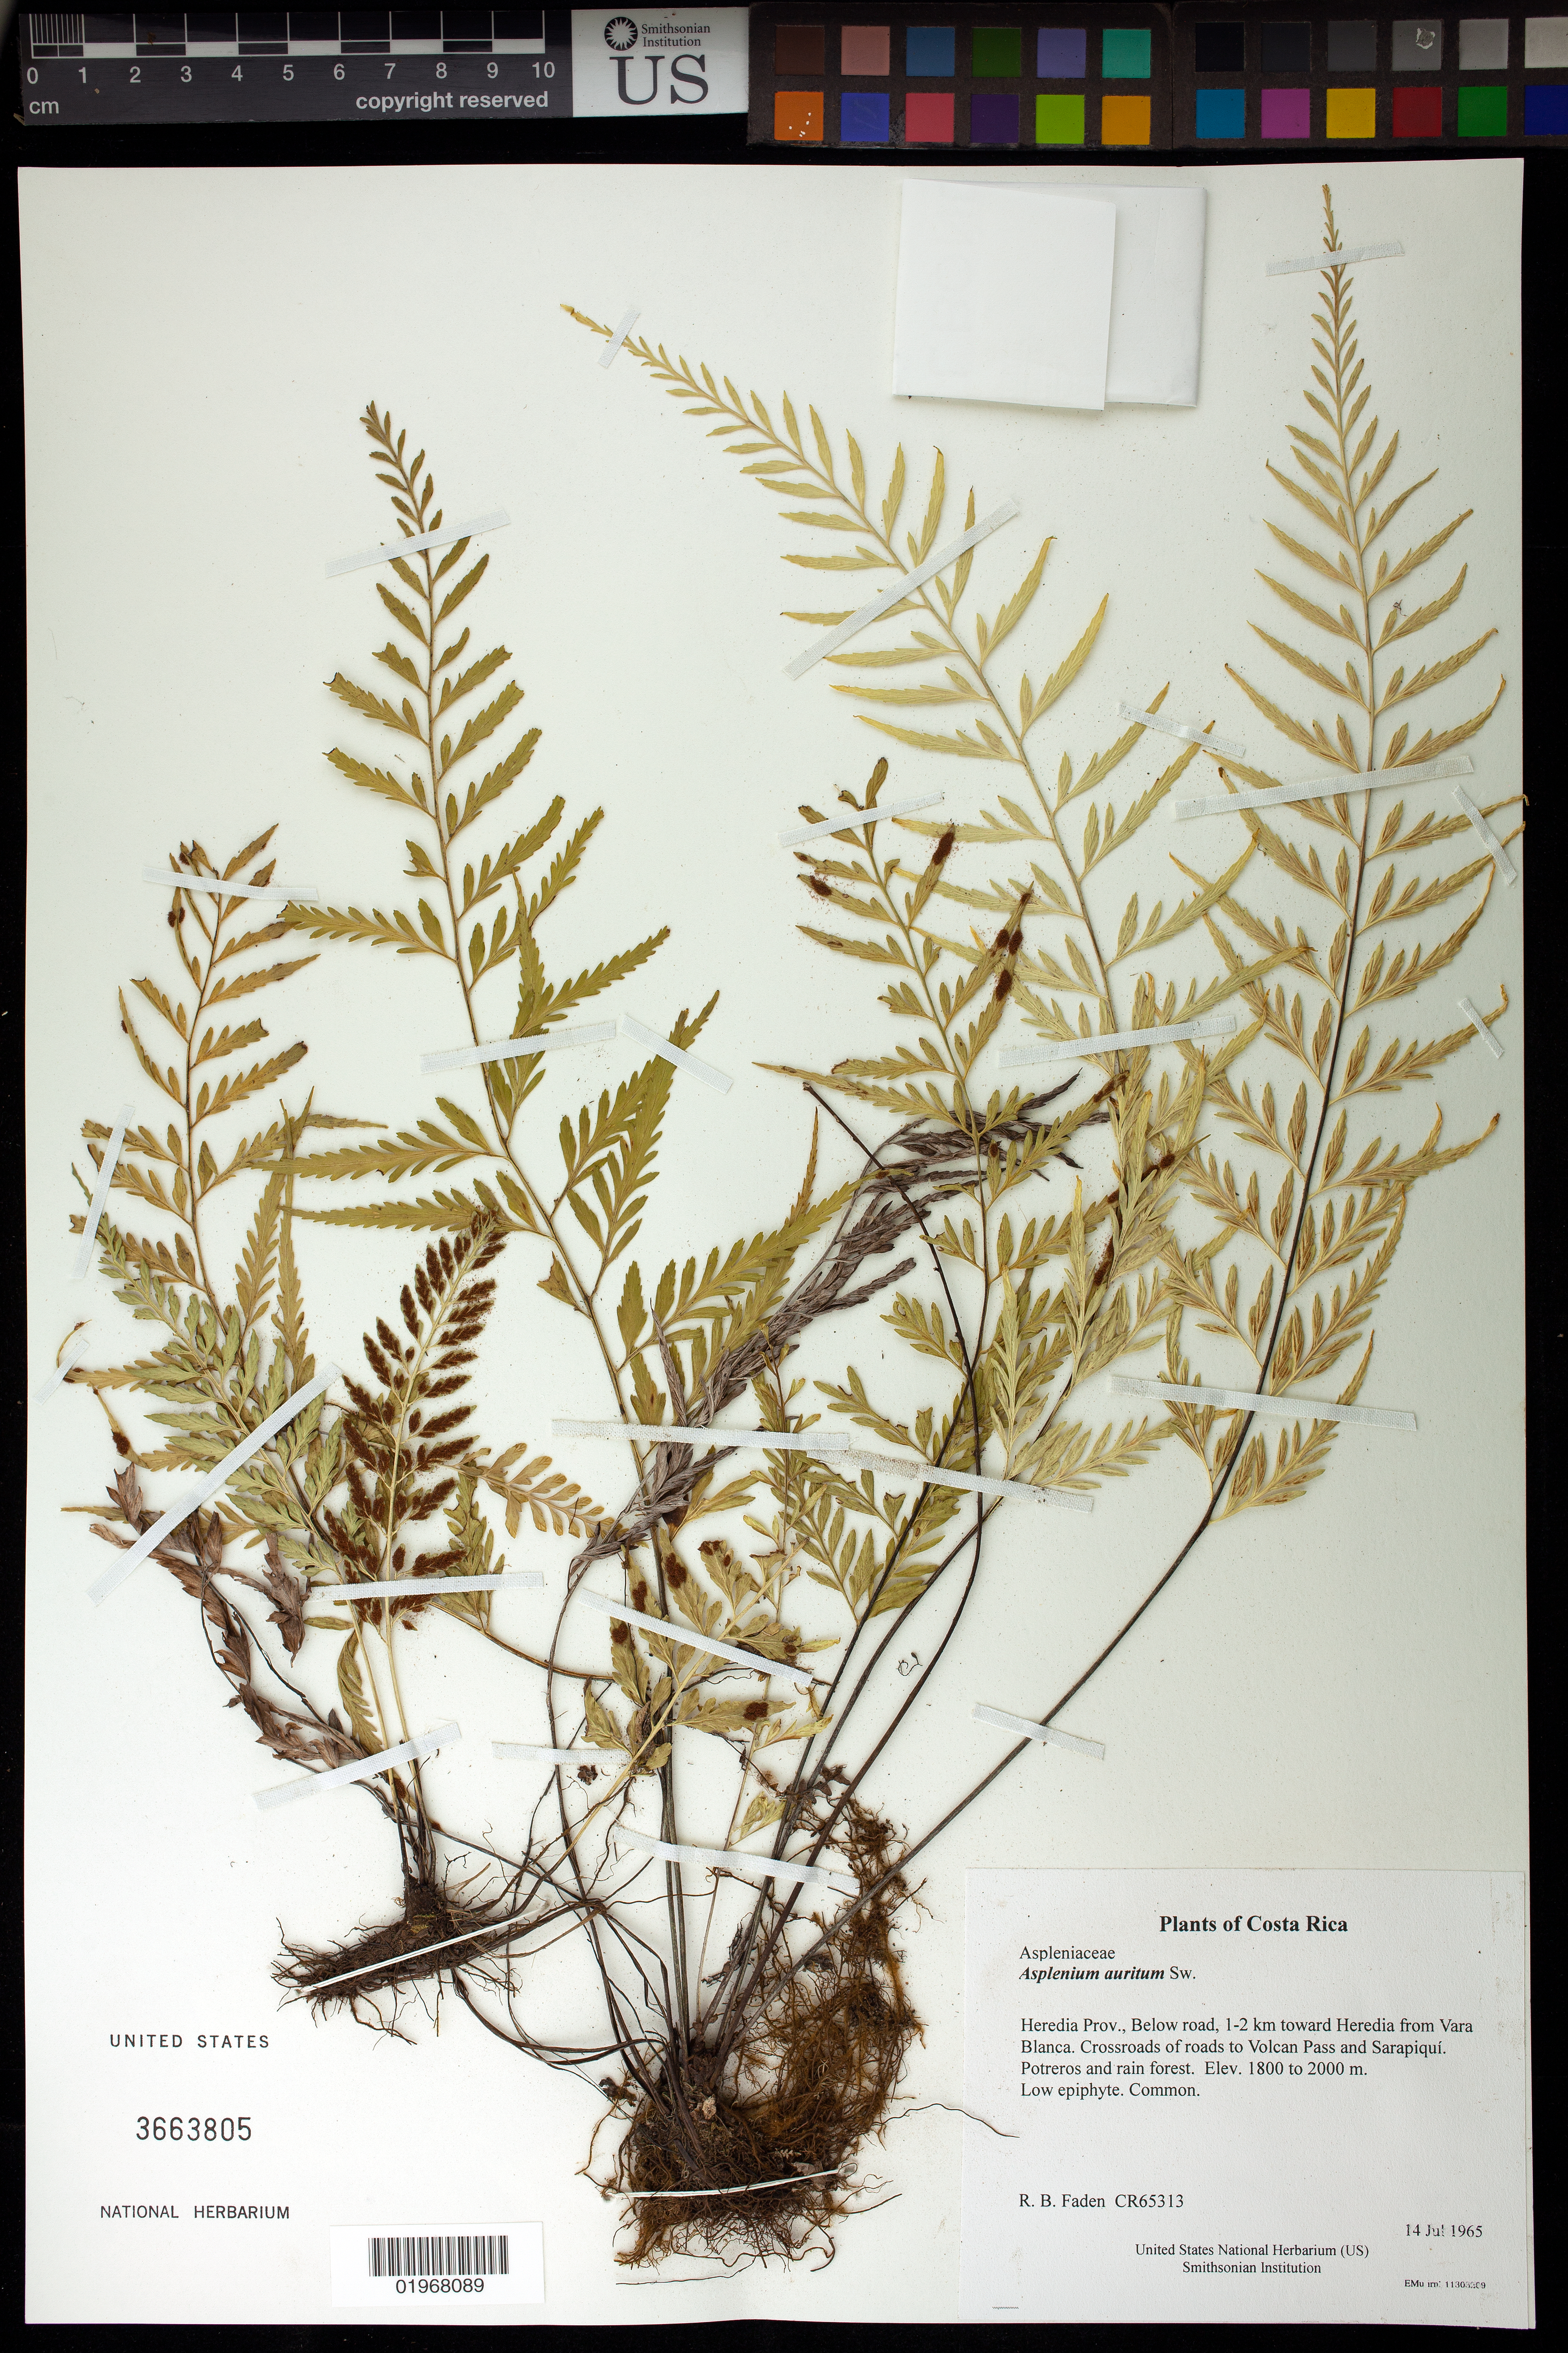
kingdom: Plantae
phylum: Tracheophyta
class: Polypodiopsida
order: Polypodiales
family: Aspleniaceae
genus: Asplenium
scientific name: Asplenium auritum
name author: Sw.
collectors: R. B. Faden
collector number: CR65313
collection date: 1965-07-14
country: Costa Rica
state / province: Heredia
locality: Below road, 1-2 km toward Heredia from Vara Blanca. Crossroads of roads to Volcan Pass and Sarapiquí. Potreros and rain forest.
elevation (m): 1800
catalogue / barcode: US 3663805